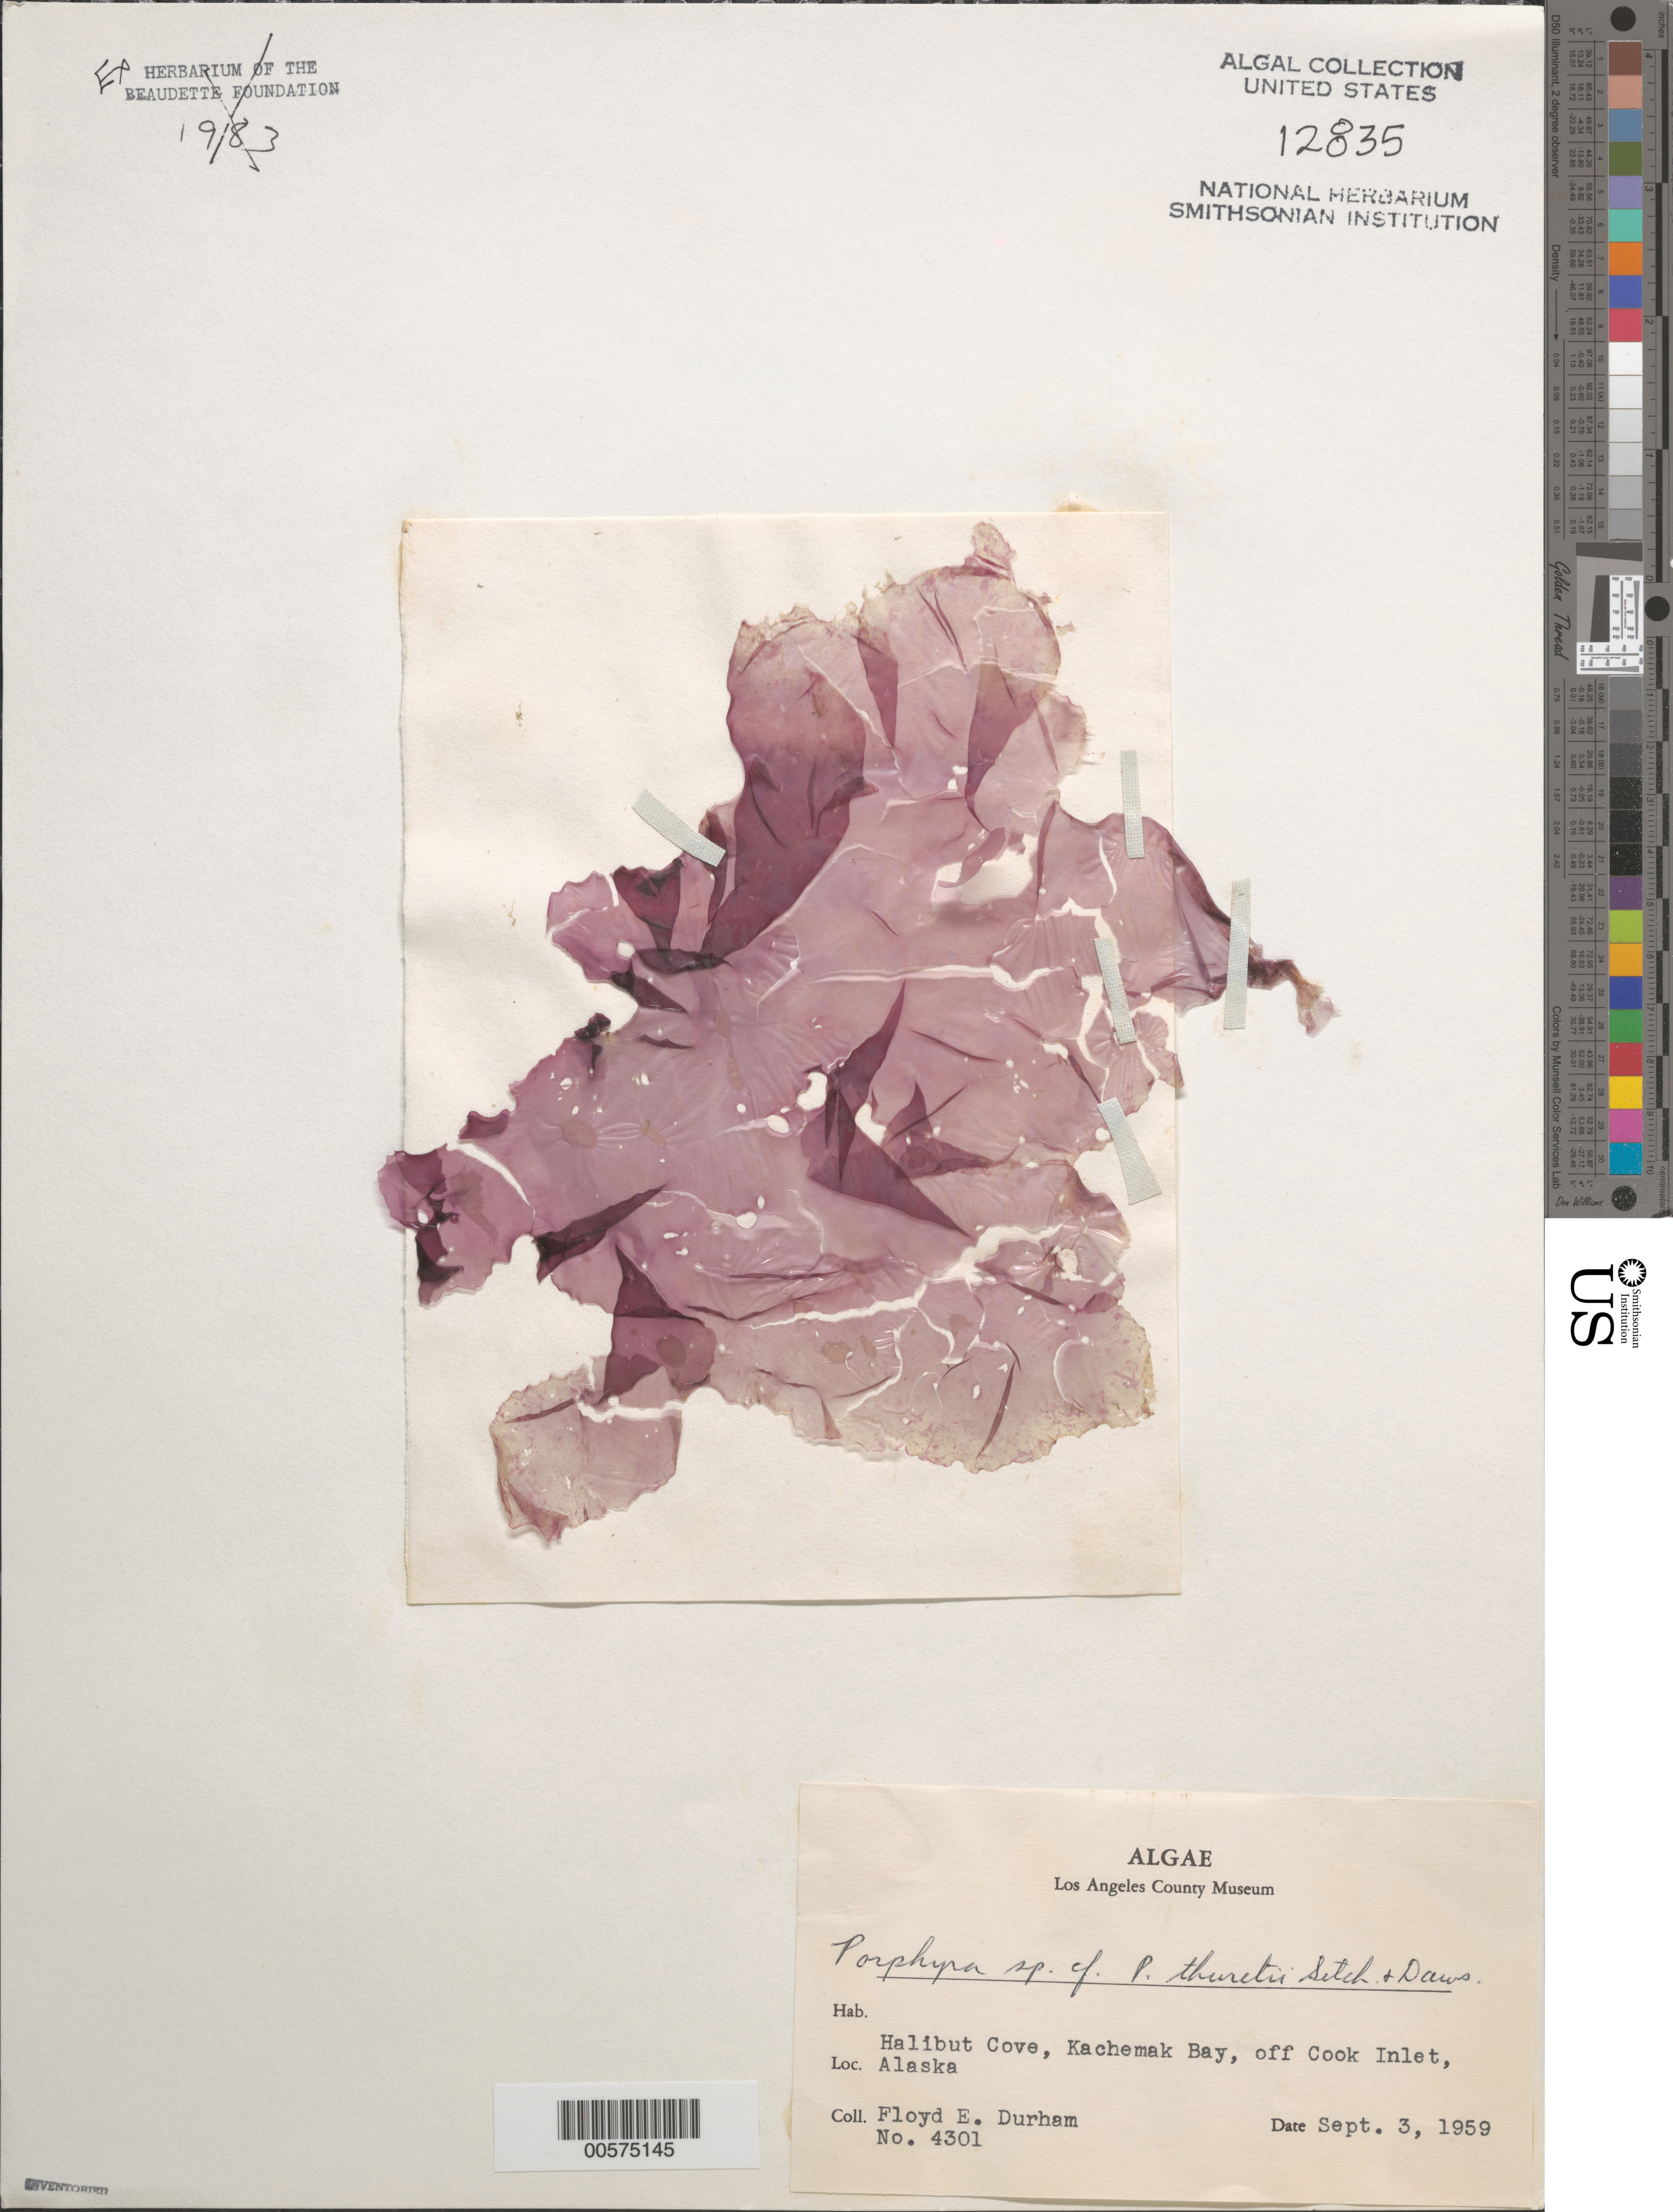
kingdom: Plantae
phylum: Rhodophyta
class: Bangiophyceae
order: Bangiales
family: Bangiaceae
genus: Pyropia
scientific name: Pyropia thuretii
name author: (Setchell & E.Y. Dawson) J.E. Sutherl. et al.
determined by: Algae name updating Project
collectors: F. Durham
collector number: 4301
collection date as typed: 03 Sep 1959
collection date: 1959-09-03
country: United States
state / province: Alaska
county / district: Kenai Peninsula Division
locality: Halibut Cove, Kachemak Bay, off Cook Inlet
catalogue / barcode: US 12835